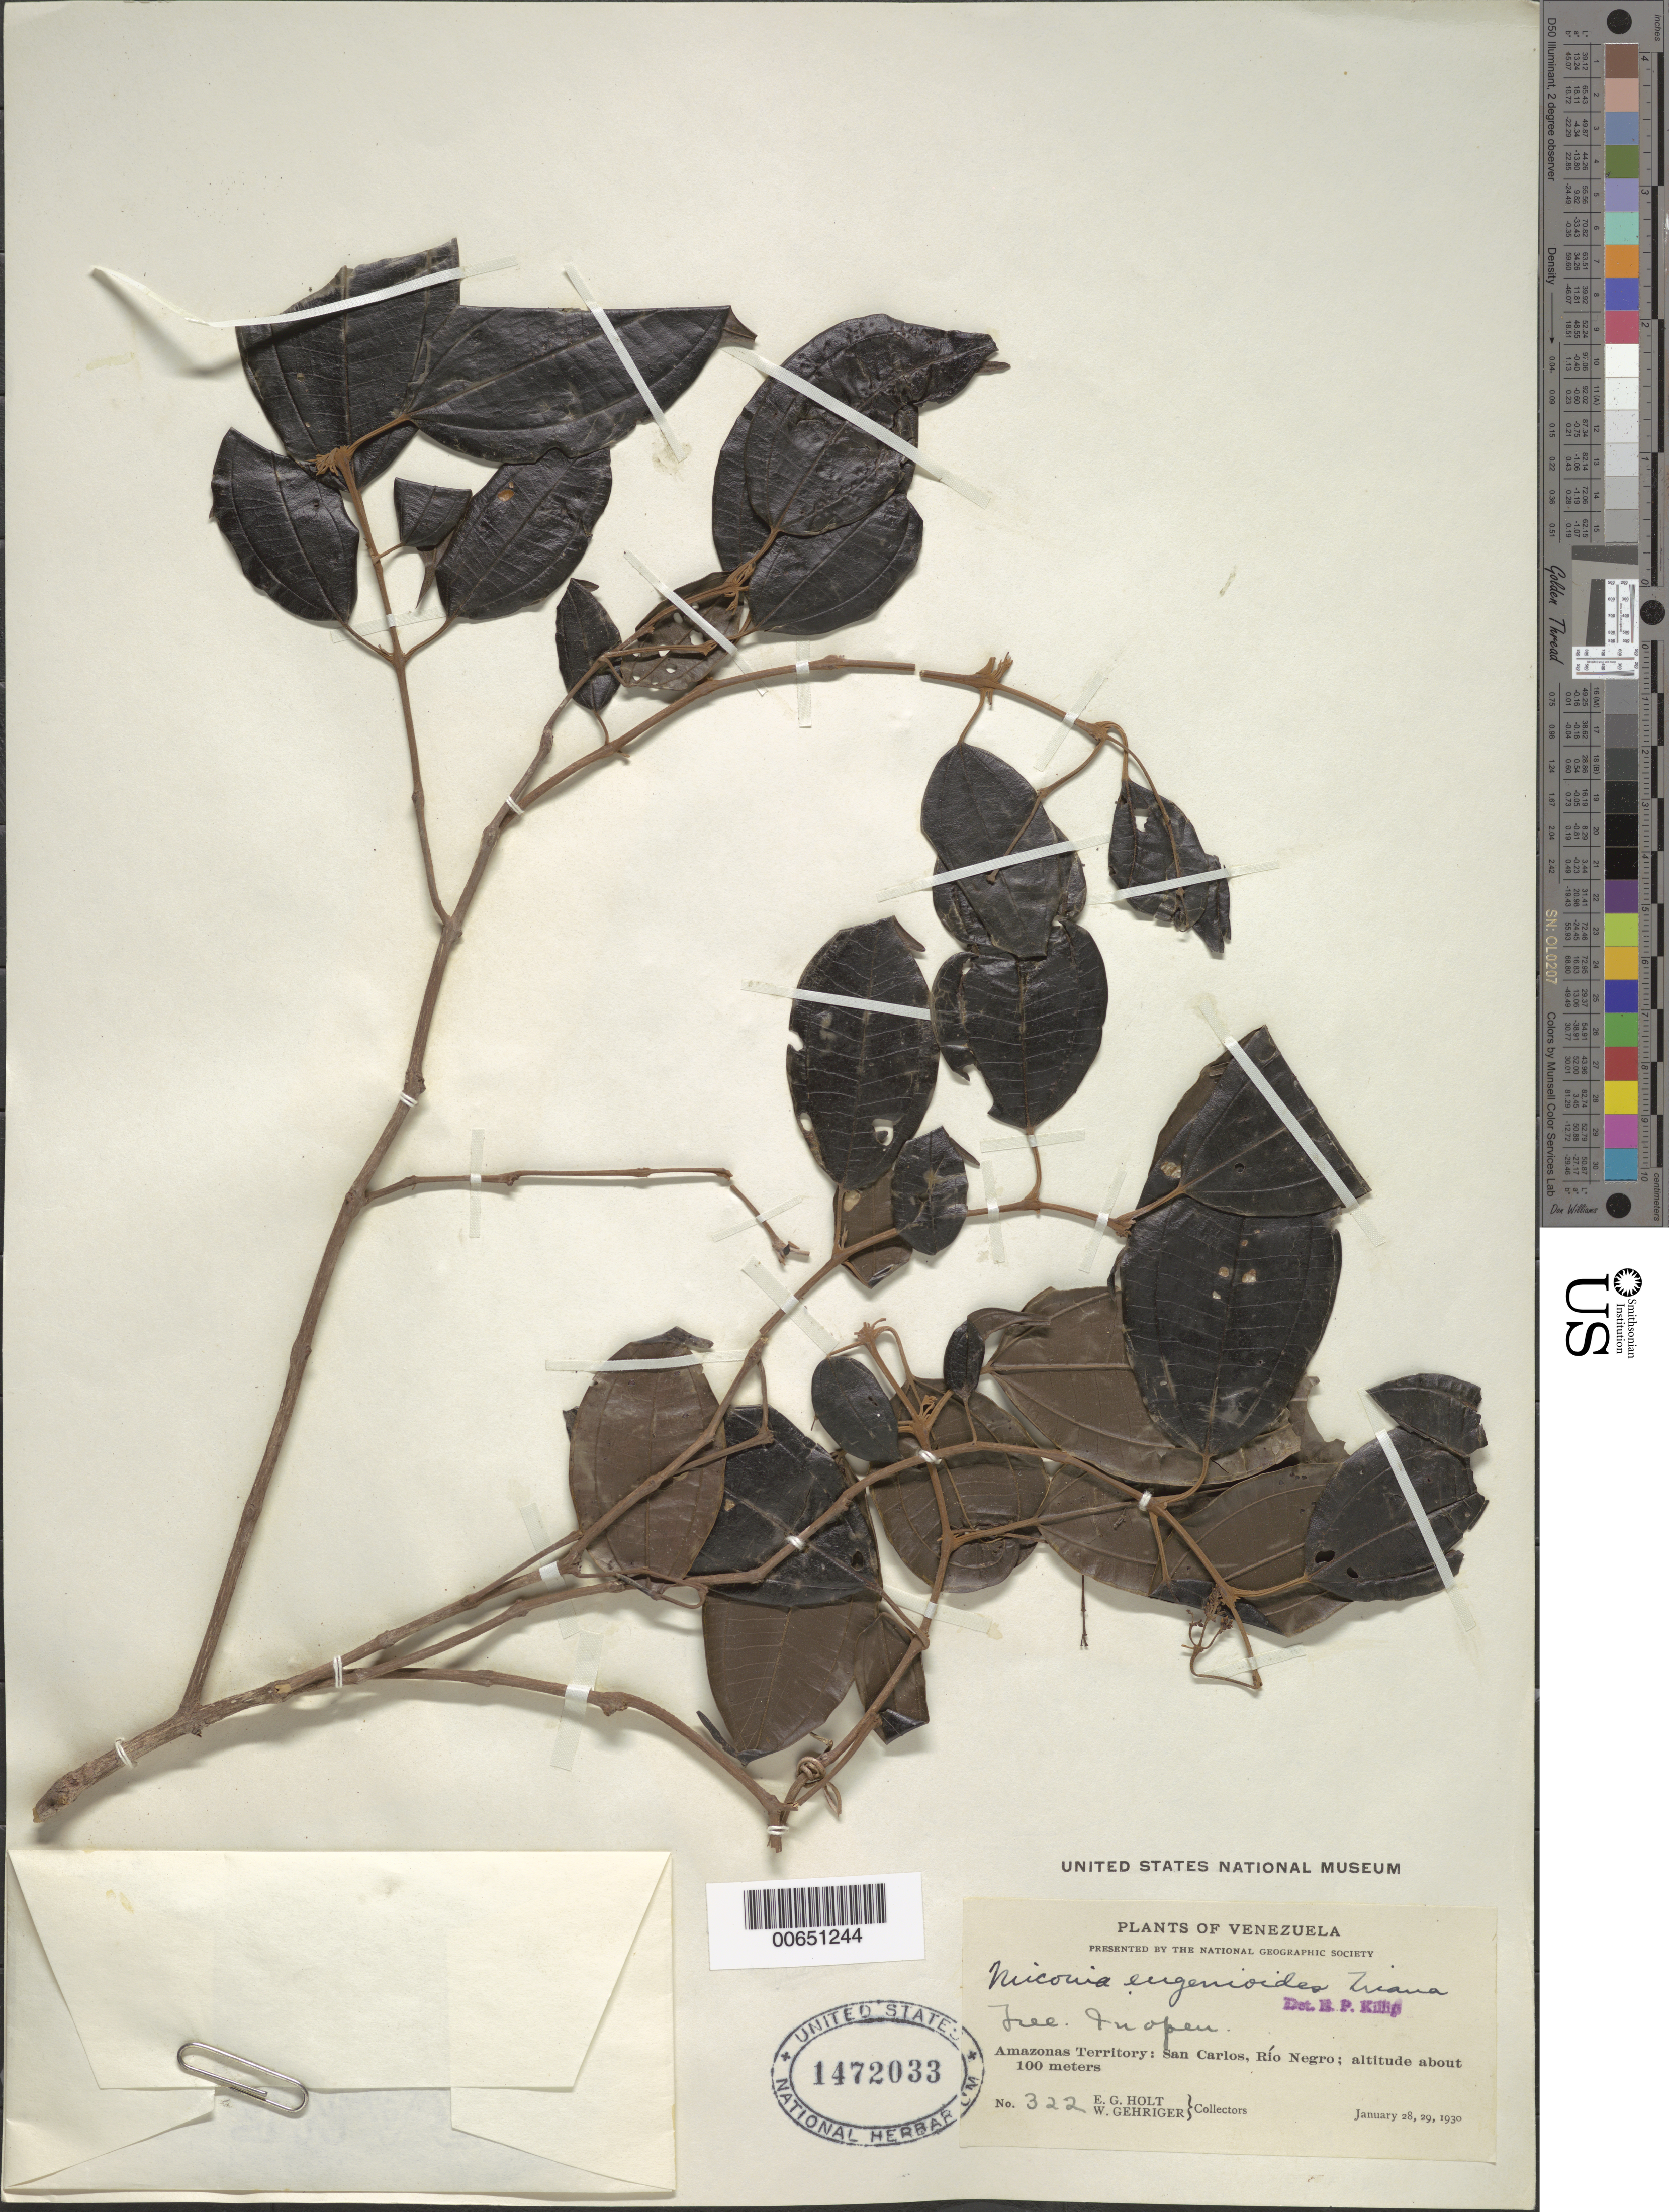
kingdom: Plantae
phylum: Tracheophyta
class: Magnoliopsida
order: Myrtales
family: Melastomataceae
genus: Miconia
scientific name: Miconia eugenioides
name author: Triana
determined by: Killip, Ellsworth P.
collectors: E. Holt & W. Gehriger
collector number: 322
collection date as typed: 28-Jan-30 to 29-Jan-30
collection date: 1930-01-28/1930-01-29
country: Venezuela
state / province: Amazonas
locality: San Carlos de Río Negro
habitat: In open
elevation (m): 100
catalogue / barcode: US 1472033